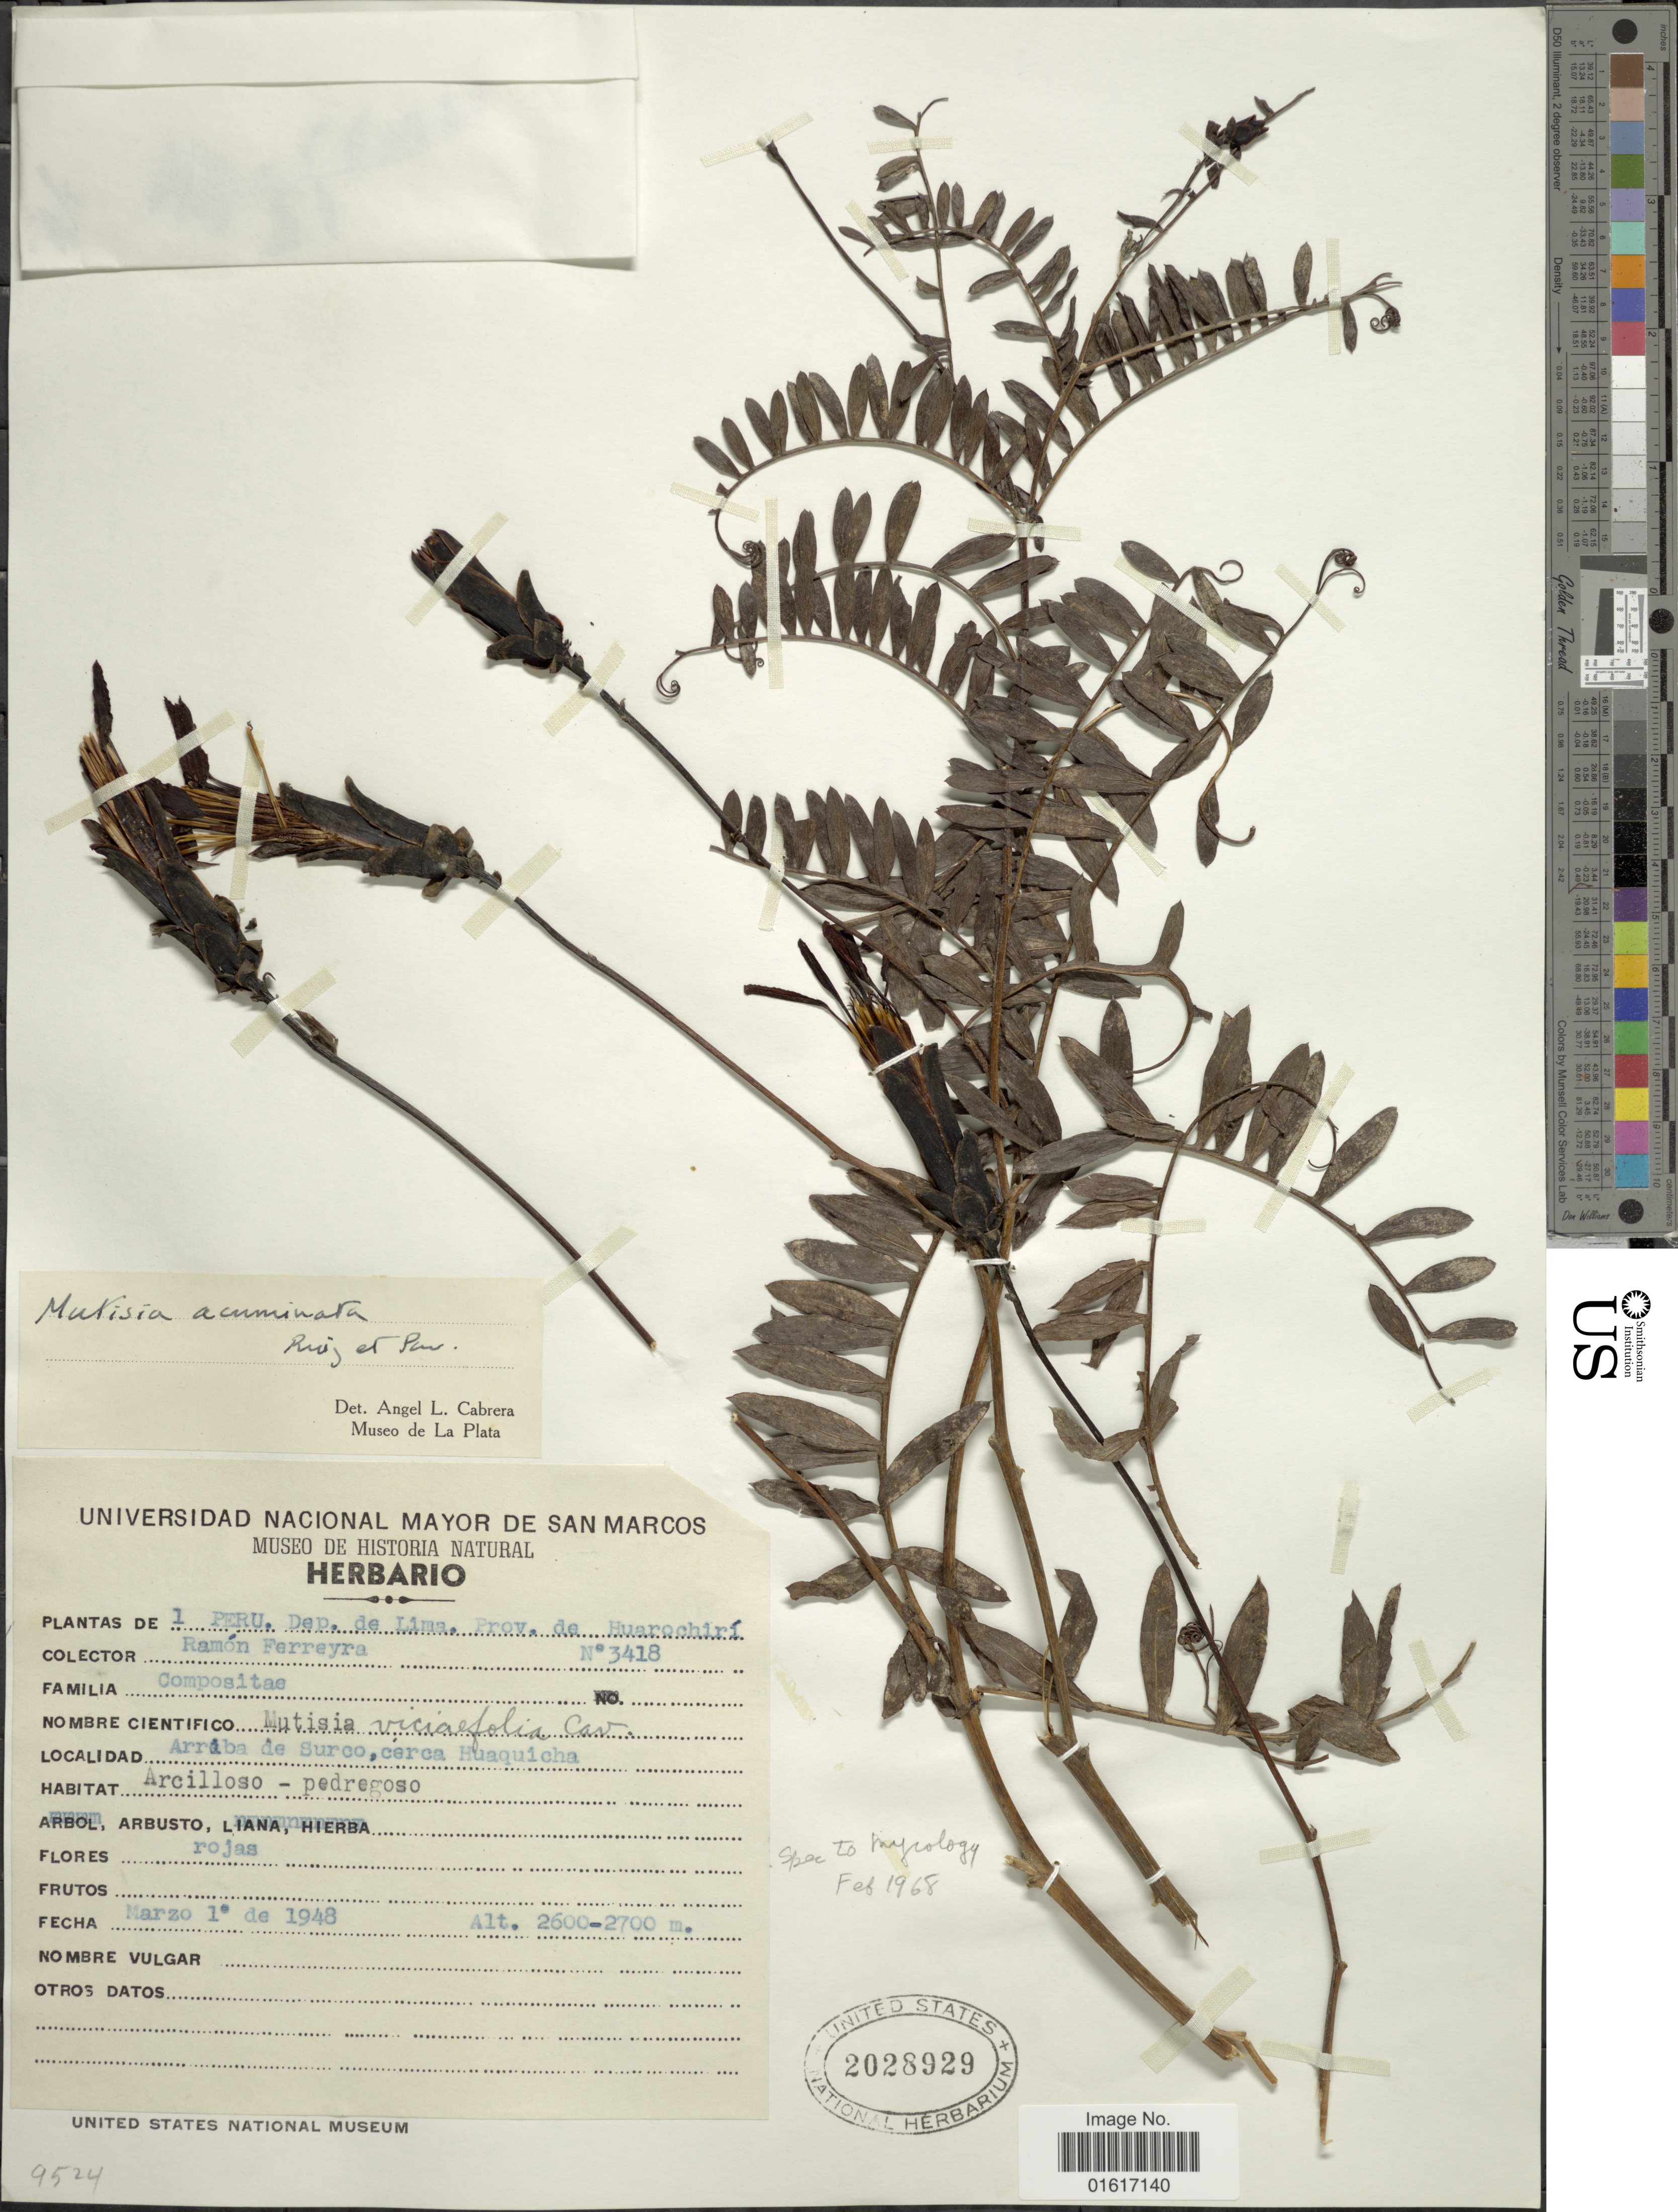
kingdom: Plantae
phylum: Tracheophyta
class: Magnoliopsida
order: Asterales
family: Asteraceae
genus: Mutisia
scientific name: Mutisia acuminata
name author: Ruiz & Pav.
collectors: R. A. Ferreyra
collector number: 3418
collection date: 1948-03-01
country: Peru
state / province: Lima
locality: Prov. de Huarochirí. Arriba de Surco, cerca Huaquicha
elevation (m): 2600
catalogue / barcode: US 2028929